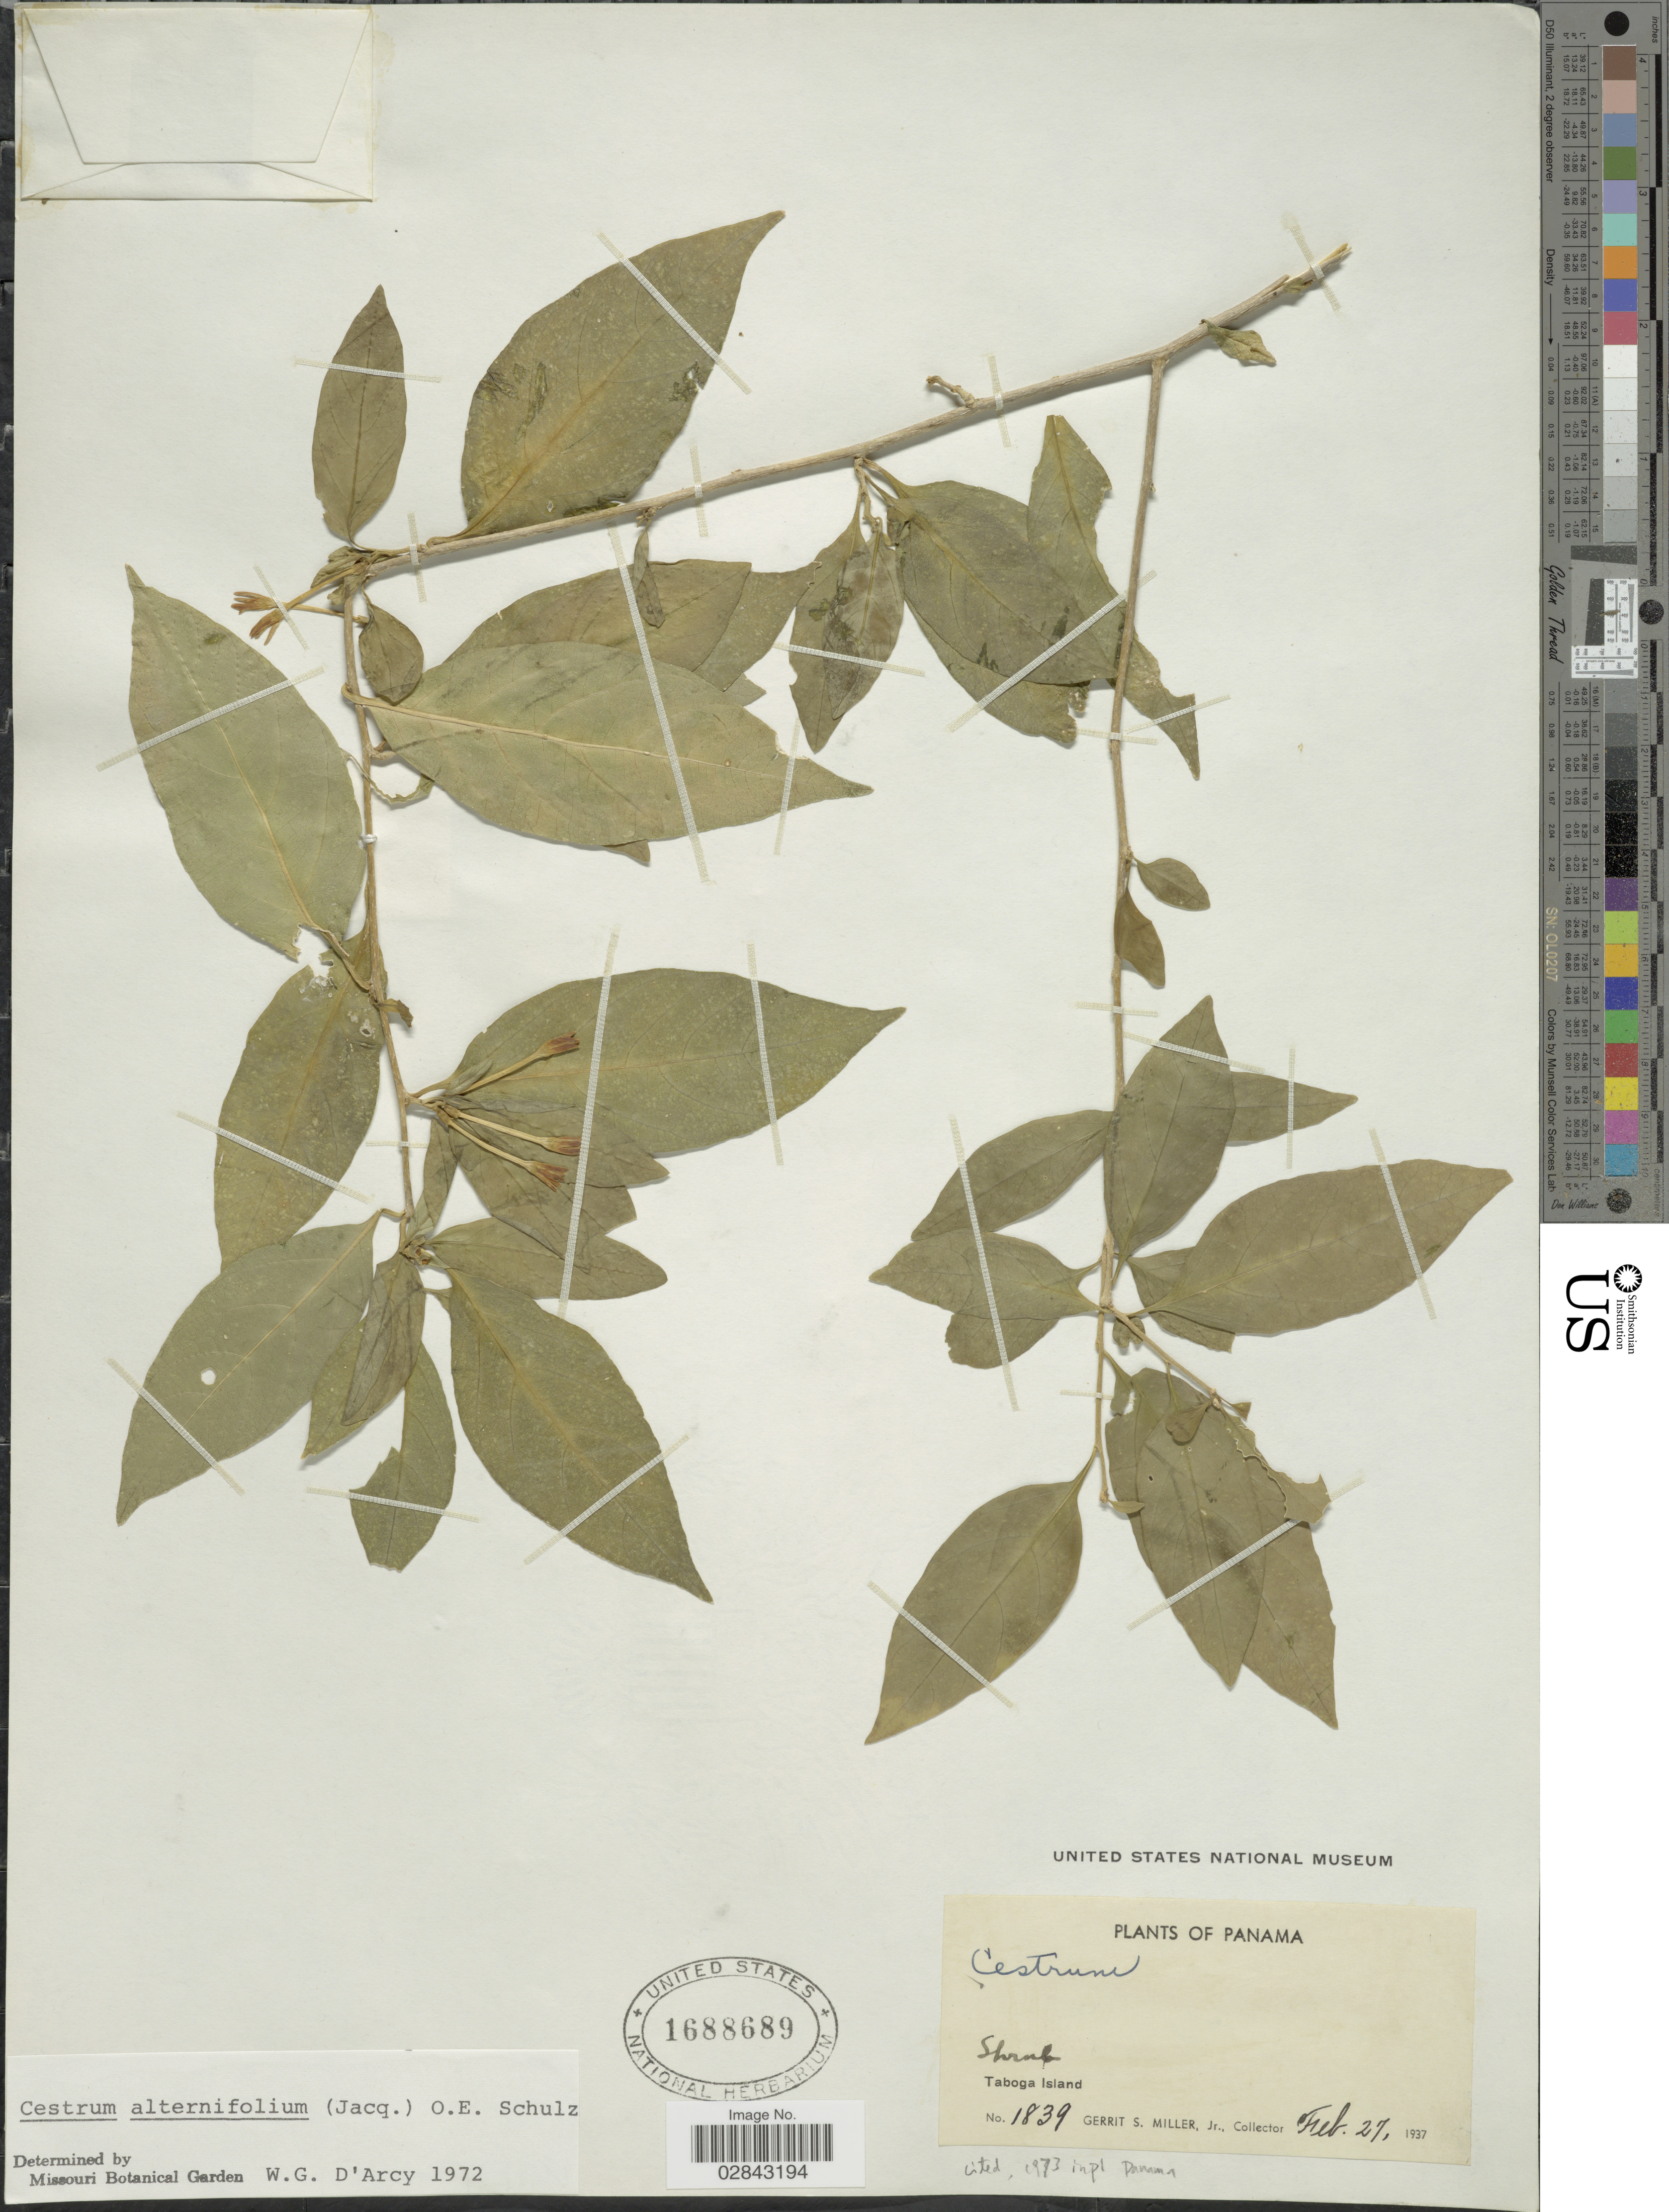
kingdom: Plantae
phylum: Tracheophyta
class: Magnoliopsida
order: Solanales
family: Solanaceae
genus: Cestrum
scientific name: Cestrum alternifolium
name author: (Jacq.) O.E. Schulz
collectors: G. S. Miller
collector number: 1839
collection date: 1937-02-27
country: Panama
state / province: Panamá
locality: Taboga Island.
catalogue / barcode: US 1688689